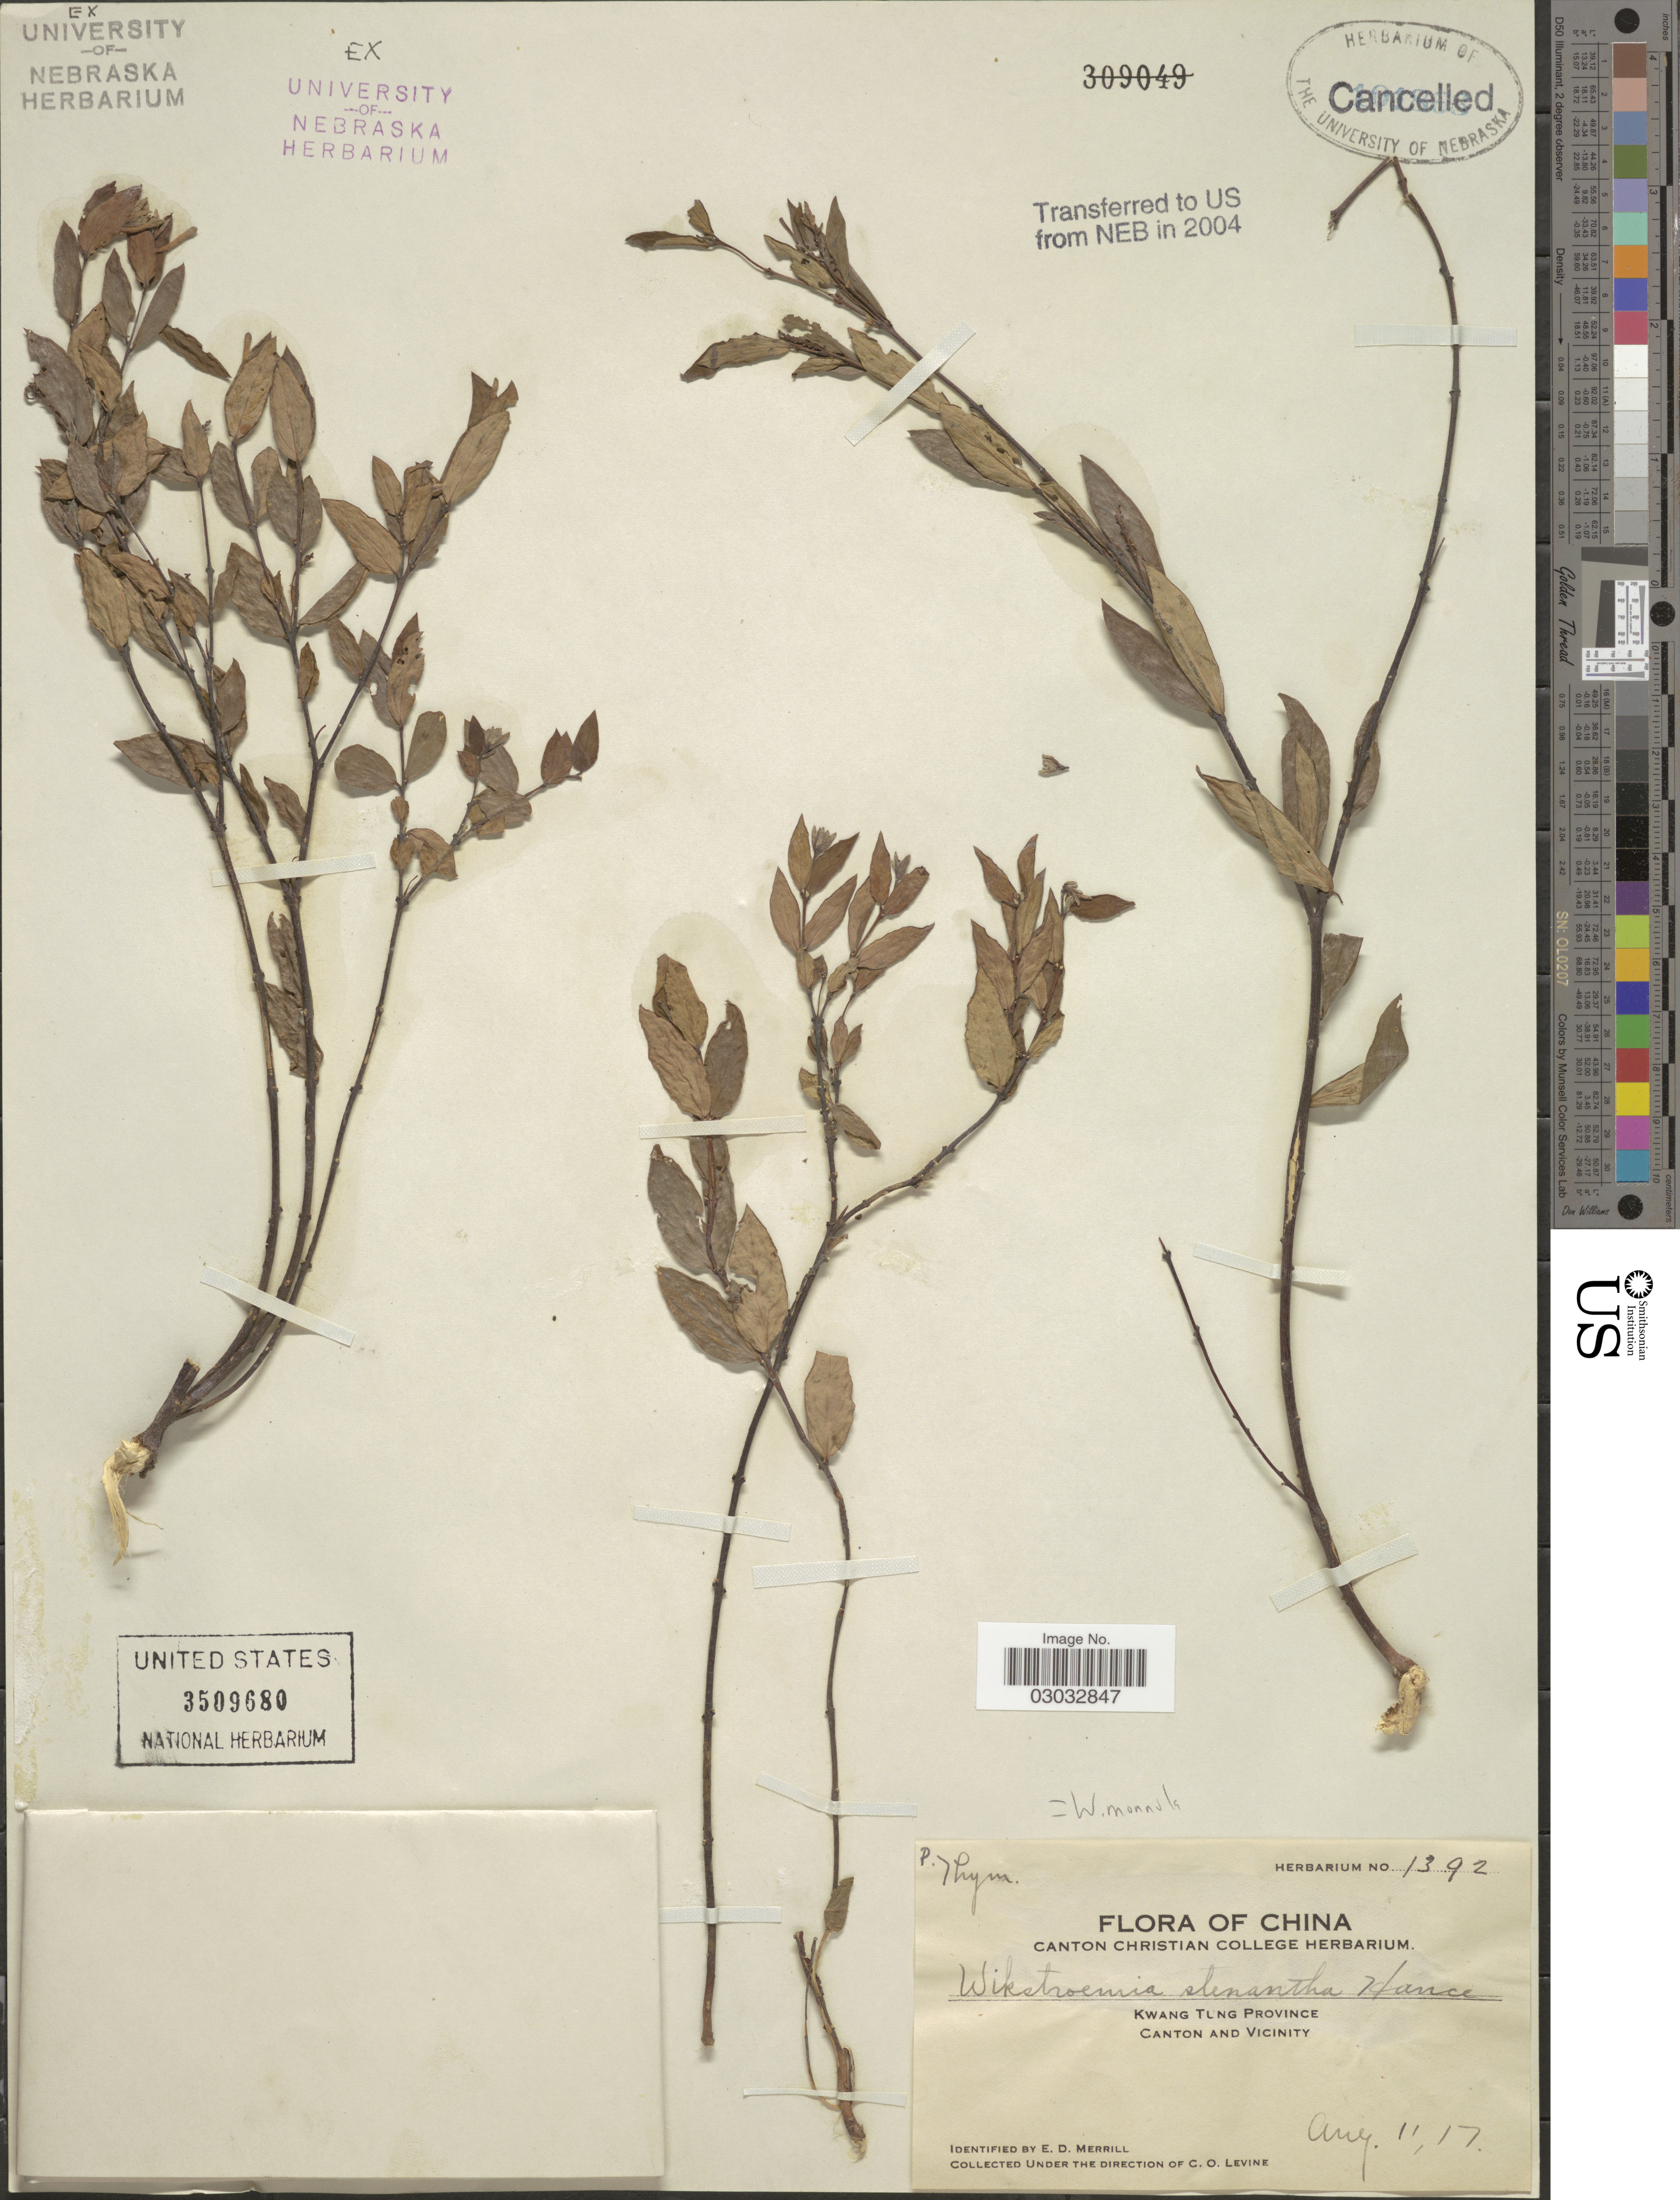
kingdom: Plantae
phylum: Tracheophyta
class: Magnoliopsida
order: Malvales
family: Thymelaeaceae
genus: Wikstroemia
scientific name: Wikstroemia monnula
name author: Hance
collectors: C. O. Levine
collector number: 1392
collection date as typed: Transcribed d/m/y: 11/8/17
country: China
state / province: Guangdong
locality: Kwang Tung Province, Canton and Vicinity.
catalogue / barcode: US 3509680